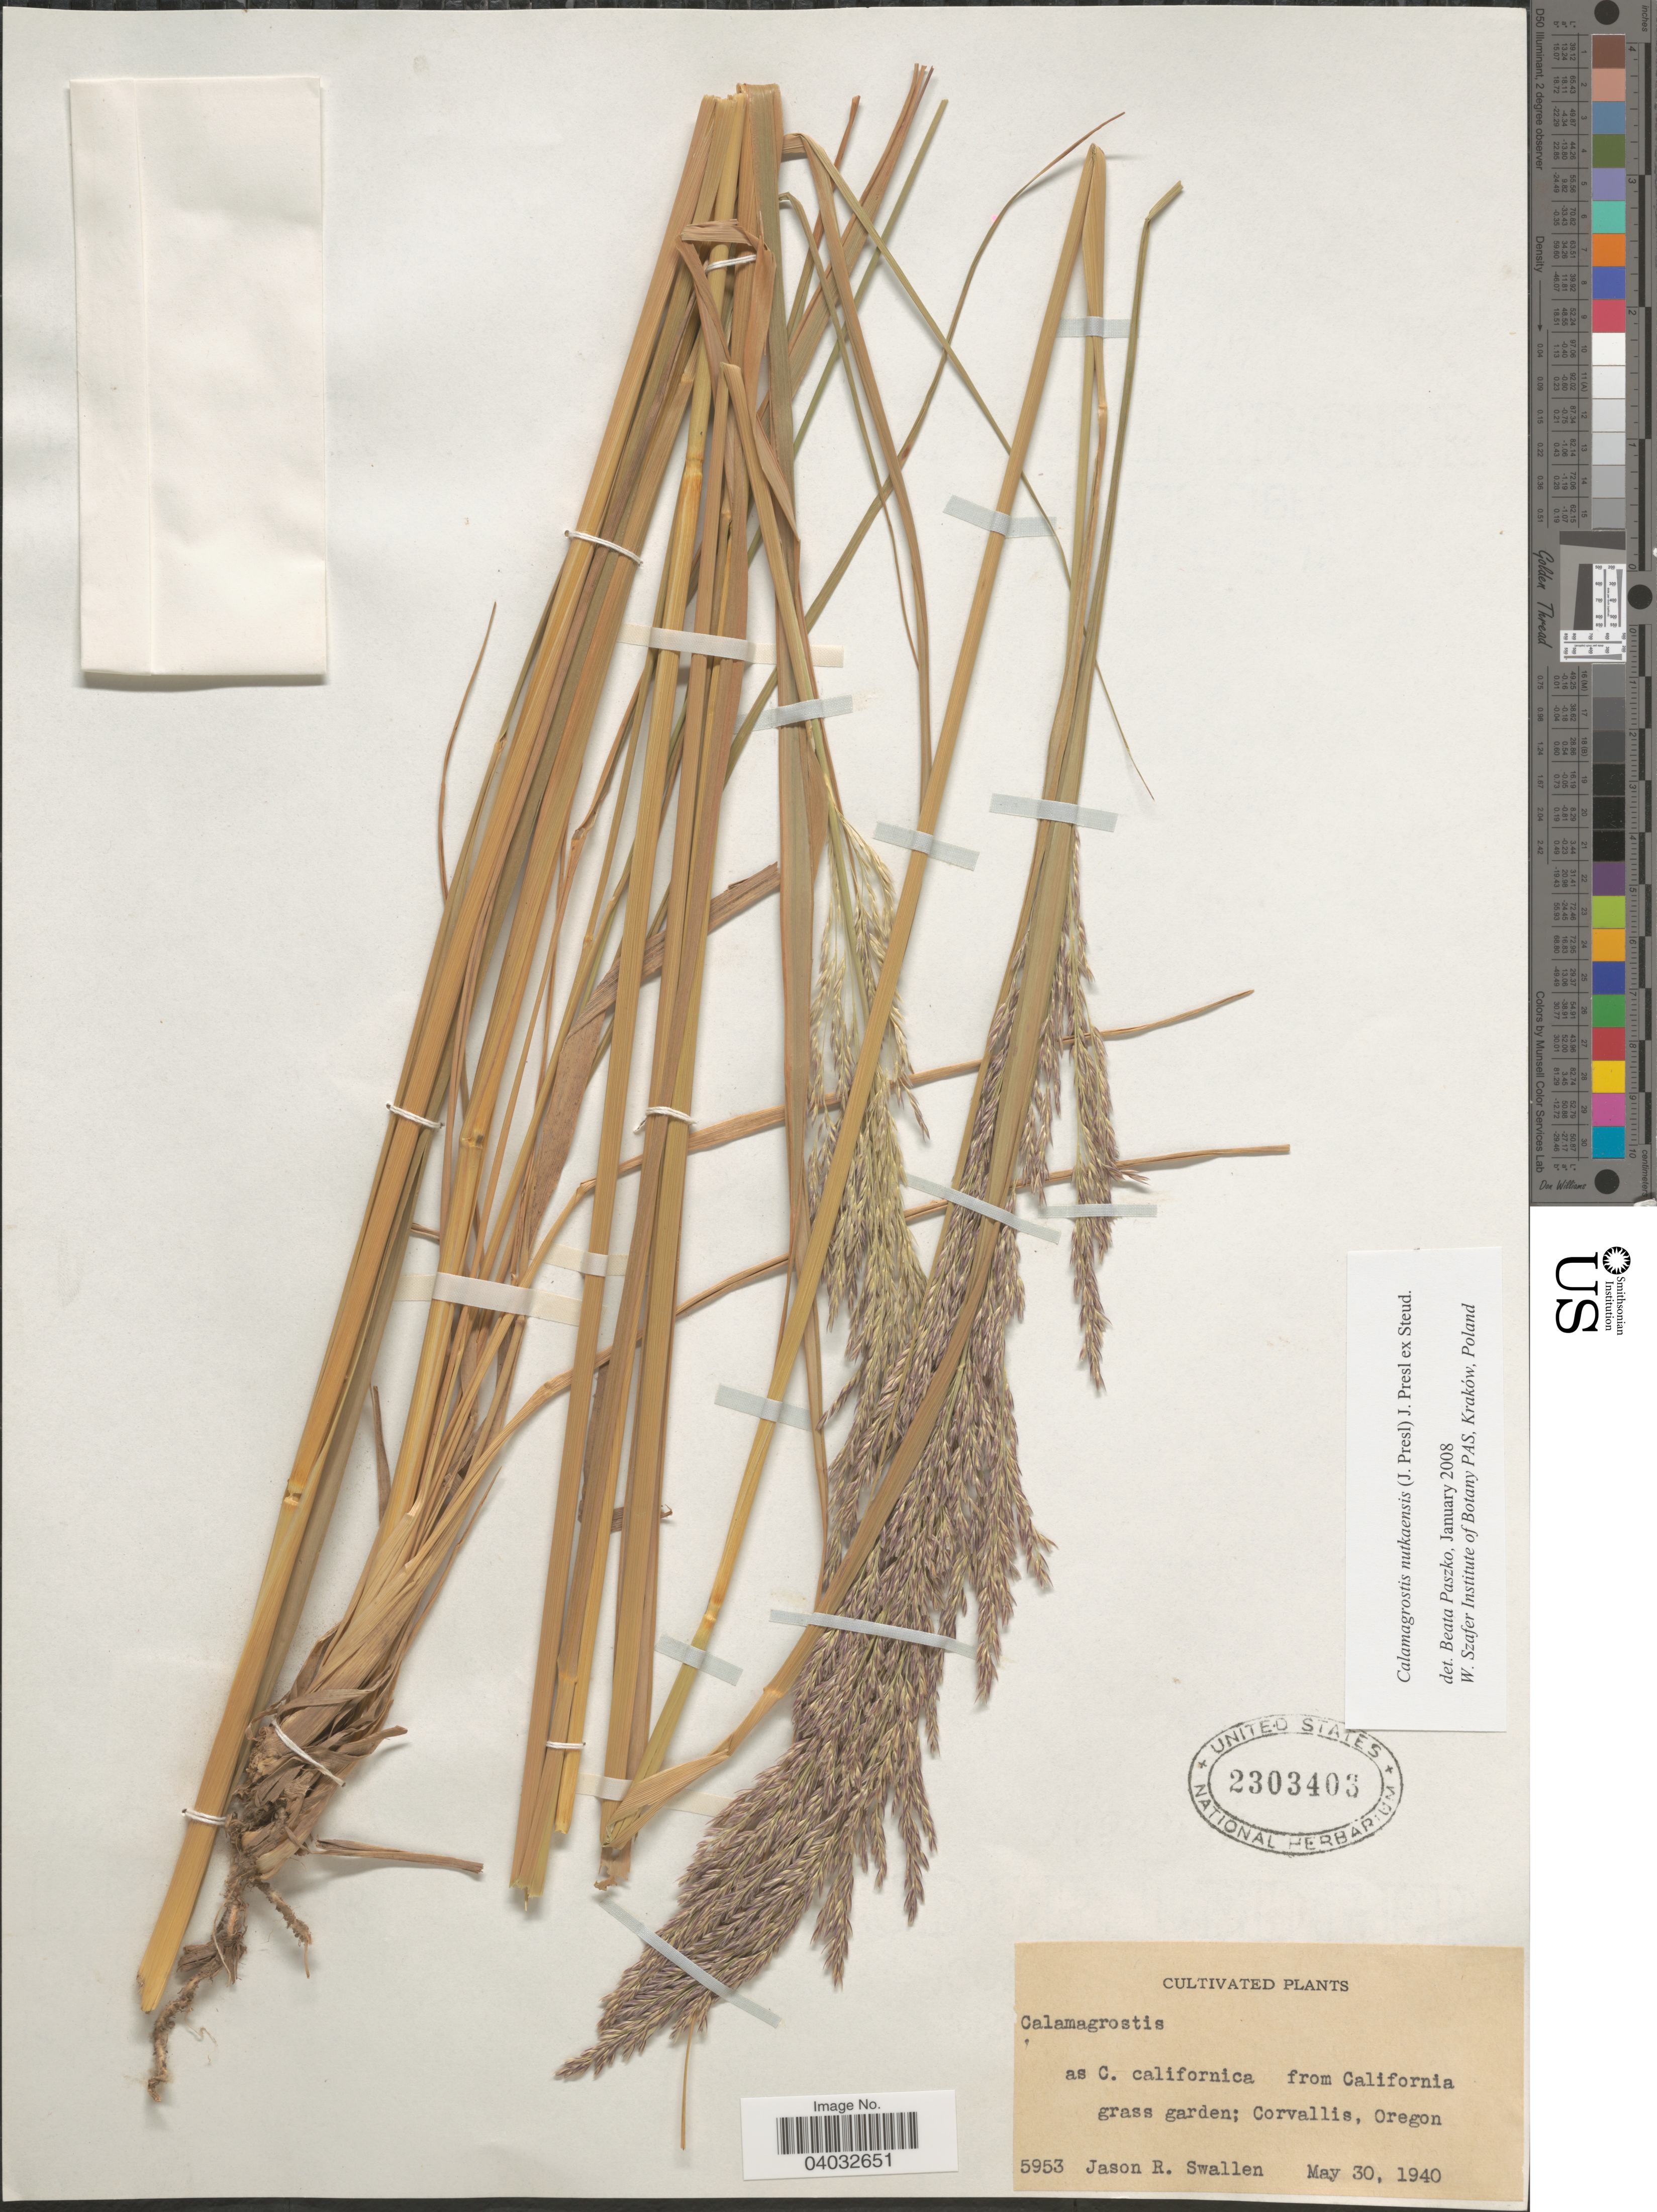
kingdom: Plantae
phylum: Tracheophyta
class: Liliopsida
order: Poales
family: Poaceae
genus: Calamagrostis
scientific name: Calamagrostis nutkaensis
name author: (J. Presl) Steud.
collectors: J. R. Swallen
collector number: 5953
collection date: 1940-05-30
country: United States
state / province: Oregon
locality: From California grass garden; Corvallis.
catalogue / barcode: US 2303403